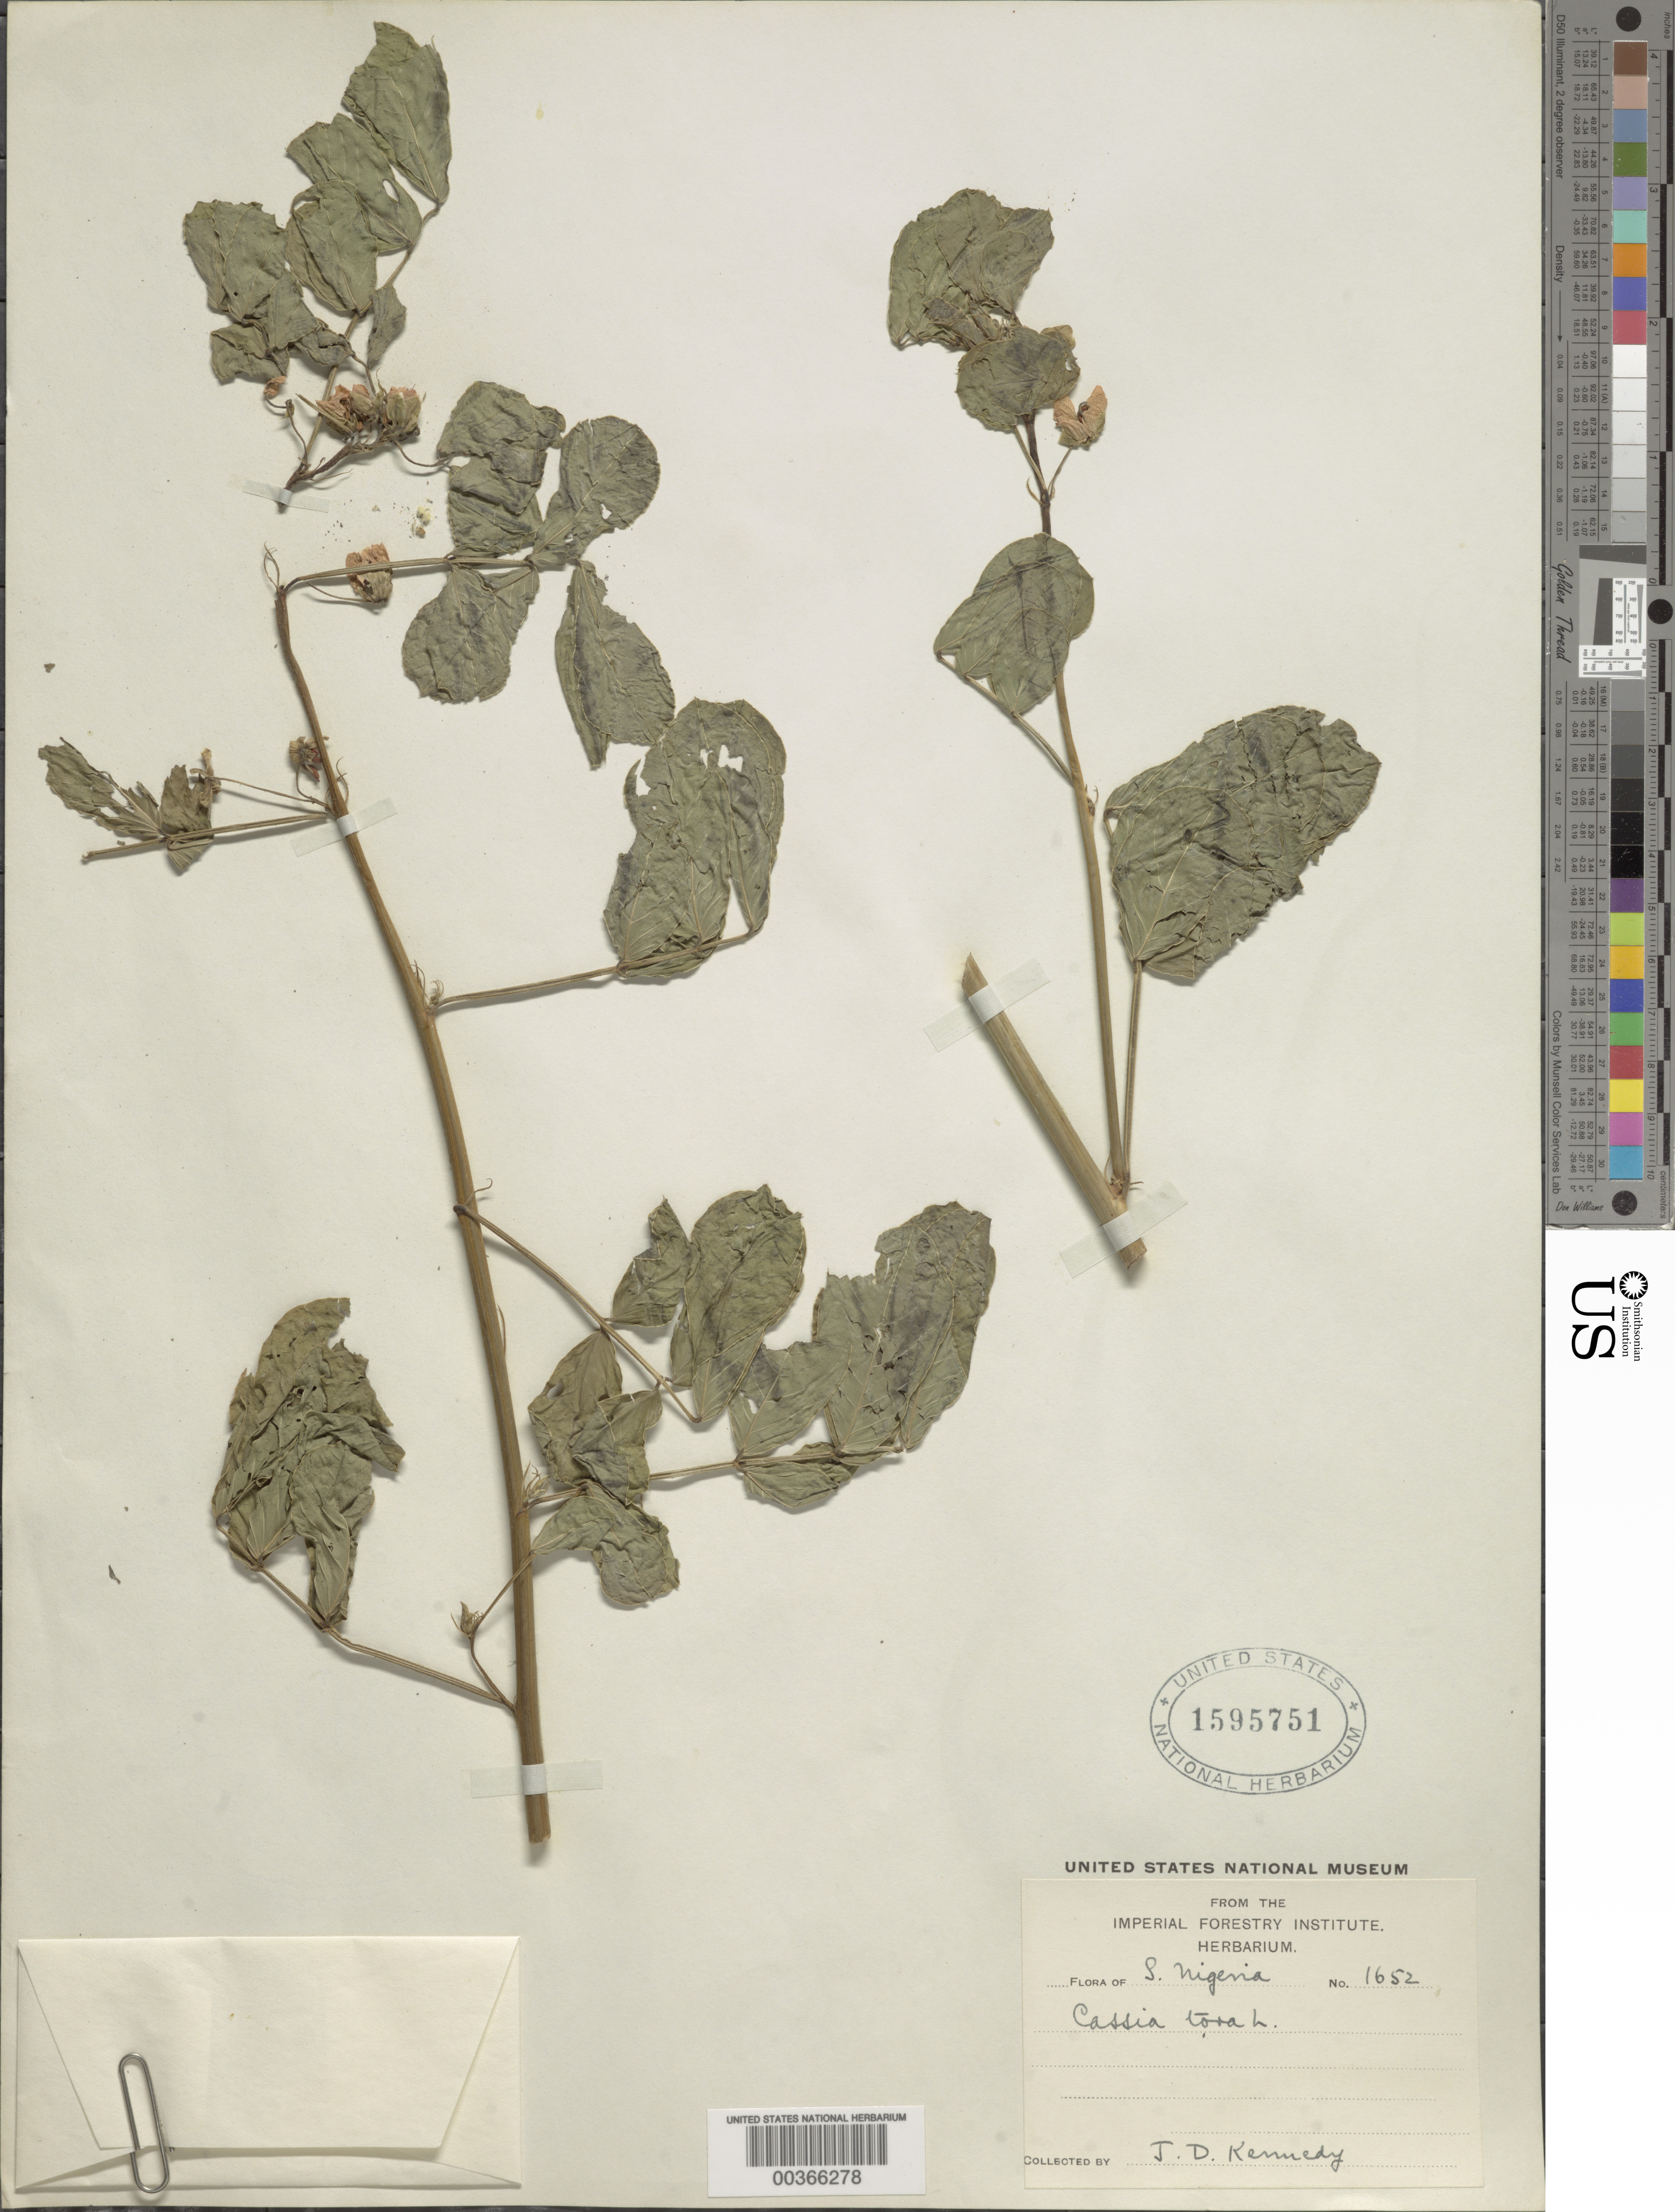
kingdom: Plantae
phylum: Tracheophyta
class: Magnoliopsida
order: Fabales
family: Fabaceae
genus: Senna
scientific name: Senna obtusifolia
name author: (L.) H.S. Irwin & Barneby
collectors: J. D. Kennedy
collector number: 1652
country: Nigeria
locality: S nigeria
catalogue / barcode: US 1595751